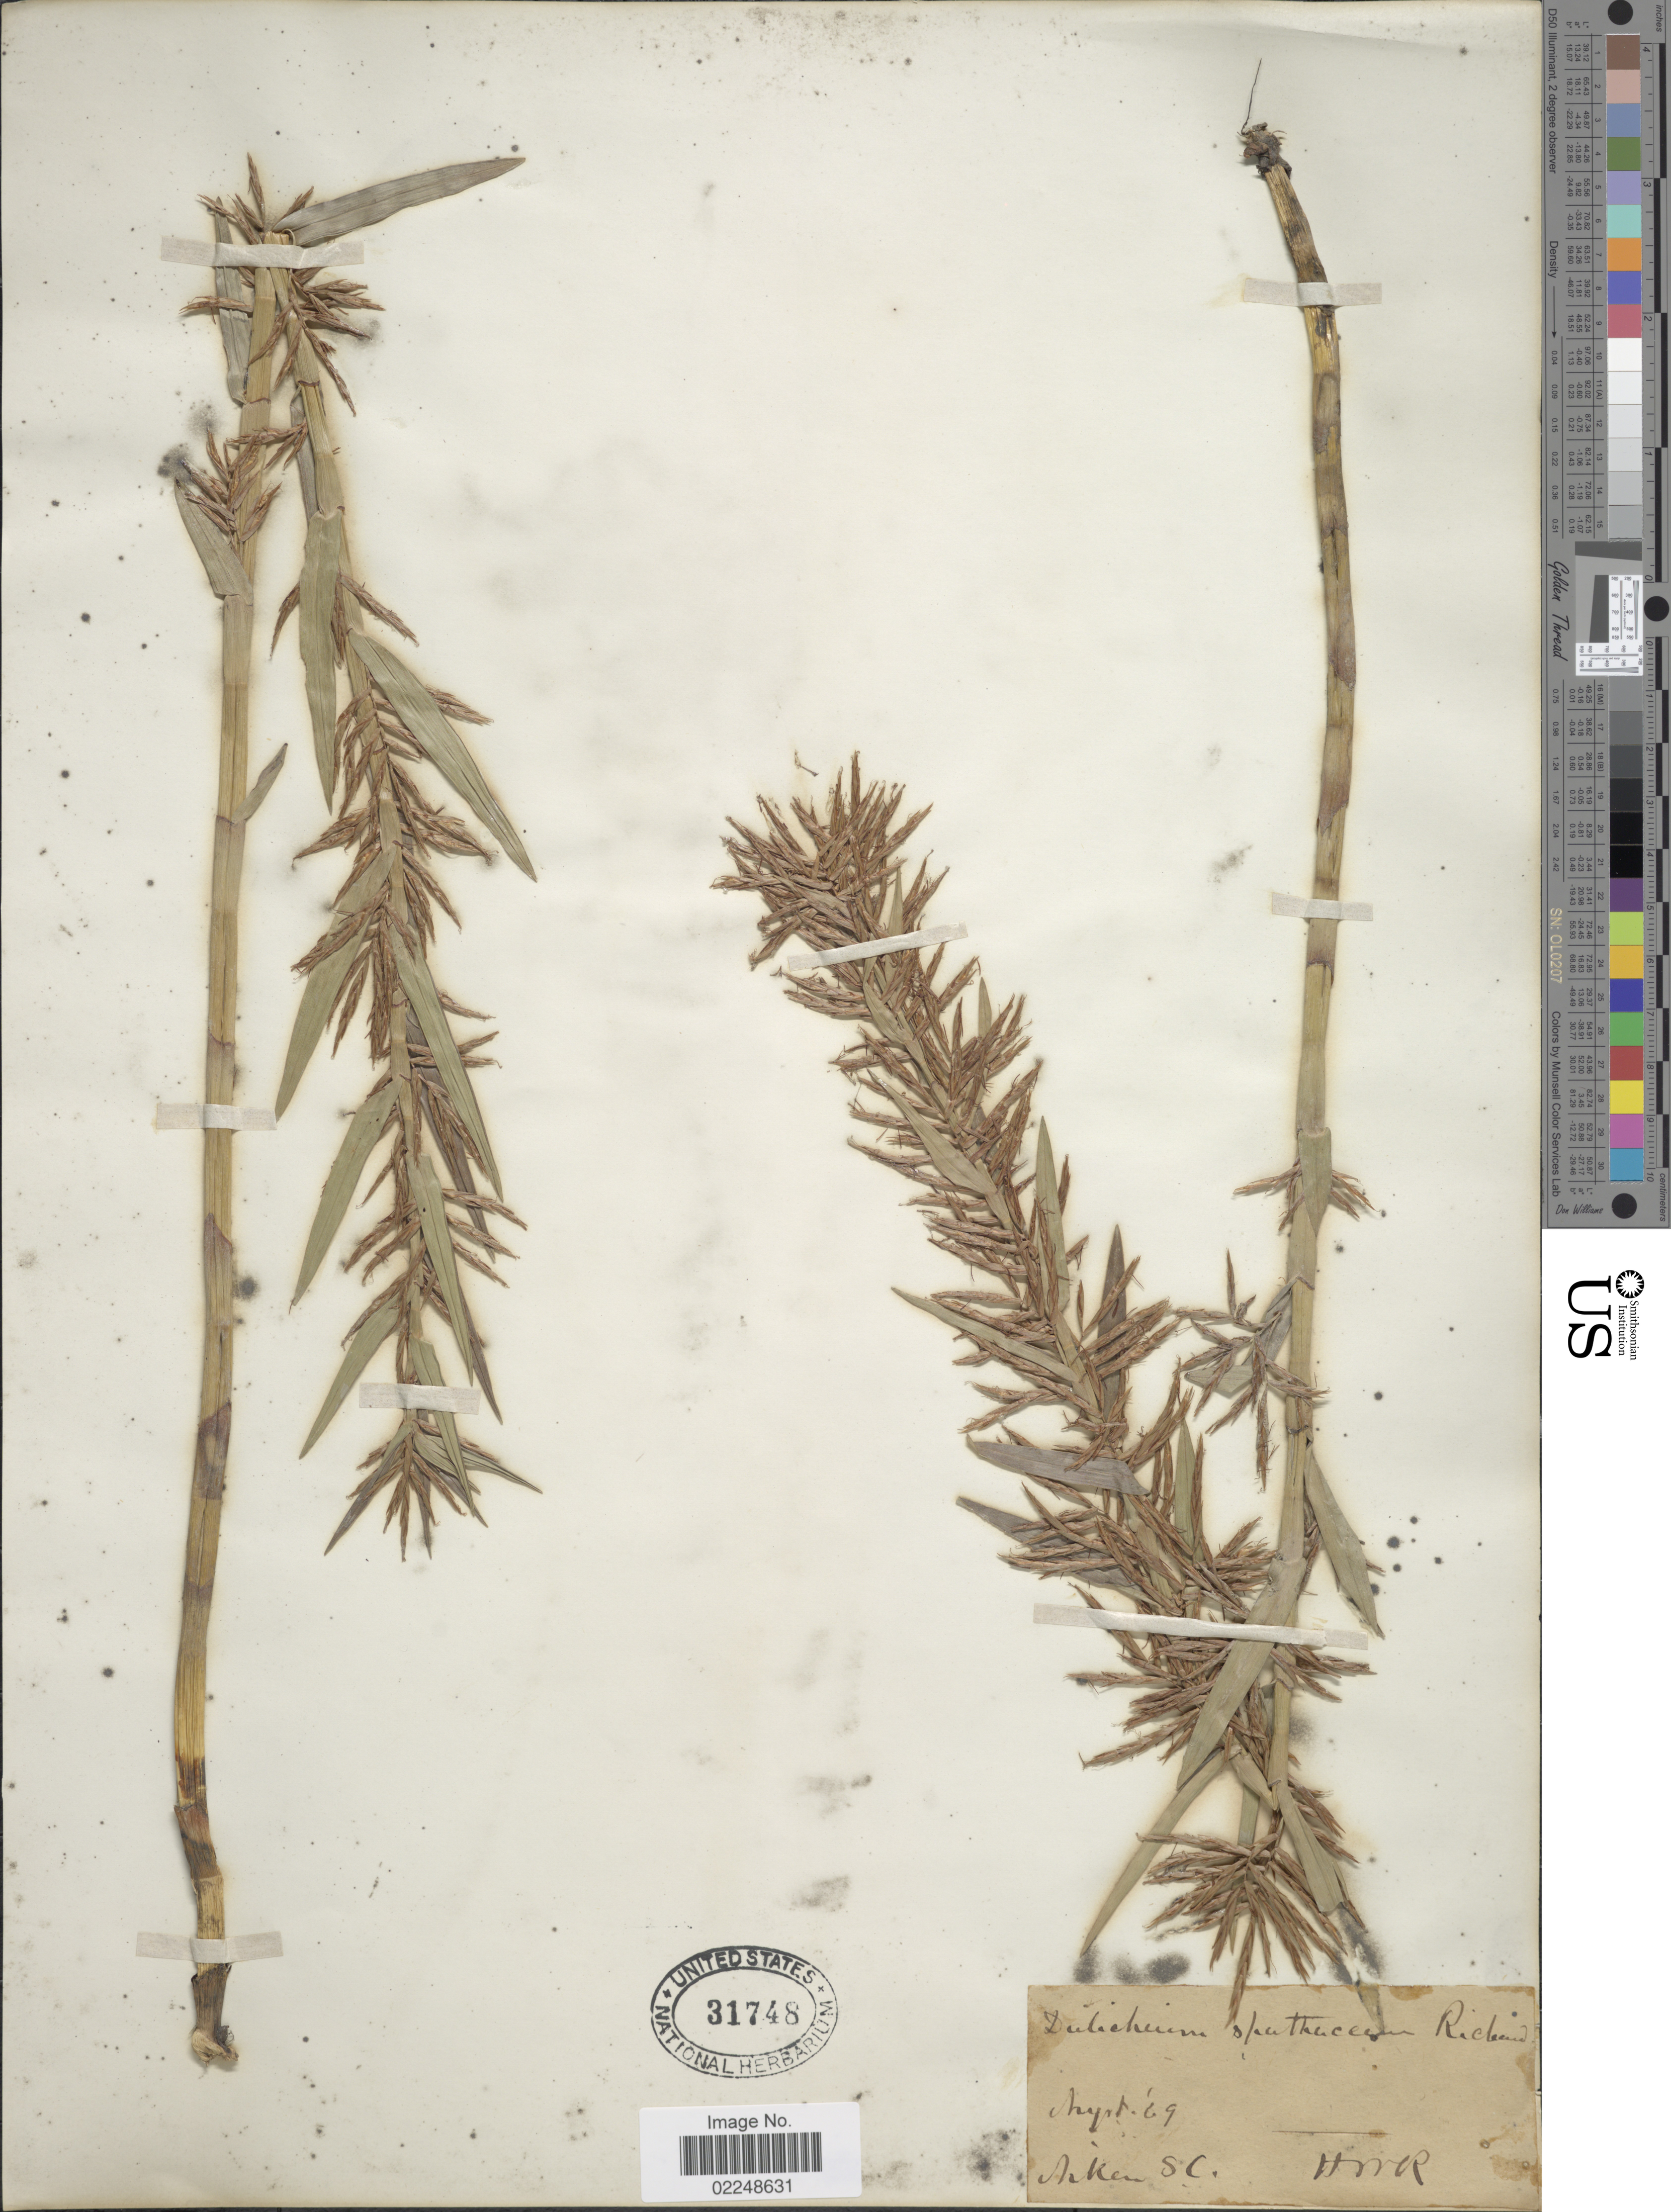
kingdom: Plantae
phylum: Tracheophyta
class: Liliopsida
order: Poales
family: Cyperaceae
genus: Dulichium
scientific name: Dulichium arundinaceum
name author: (L.) Britton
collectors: H. W. R.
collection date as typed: Transcribed d/m/y: /8/69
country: United States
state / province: South Carolina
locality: Aiken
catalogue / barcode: US 31748